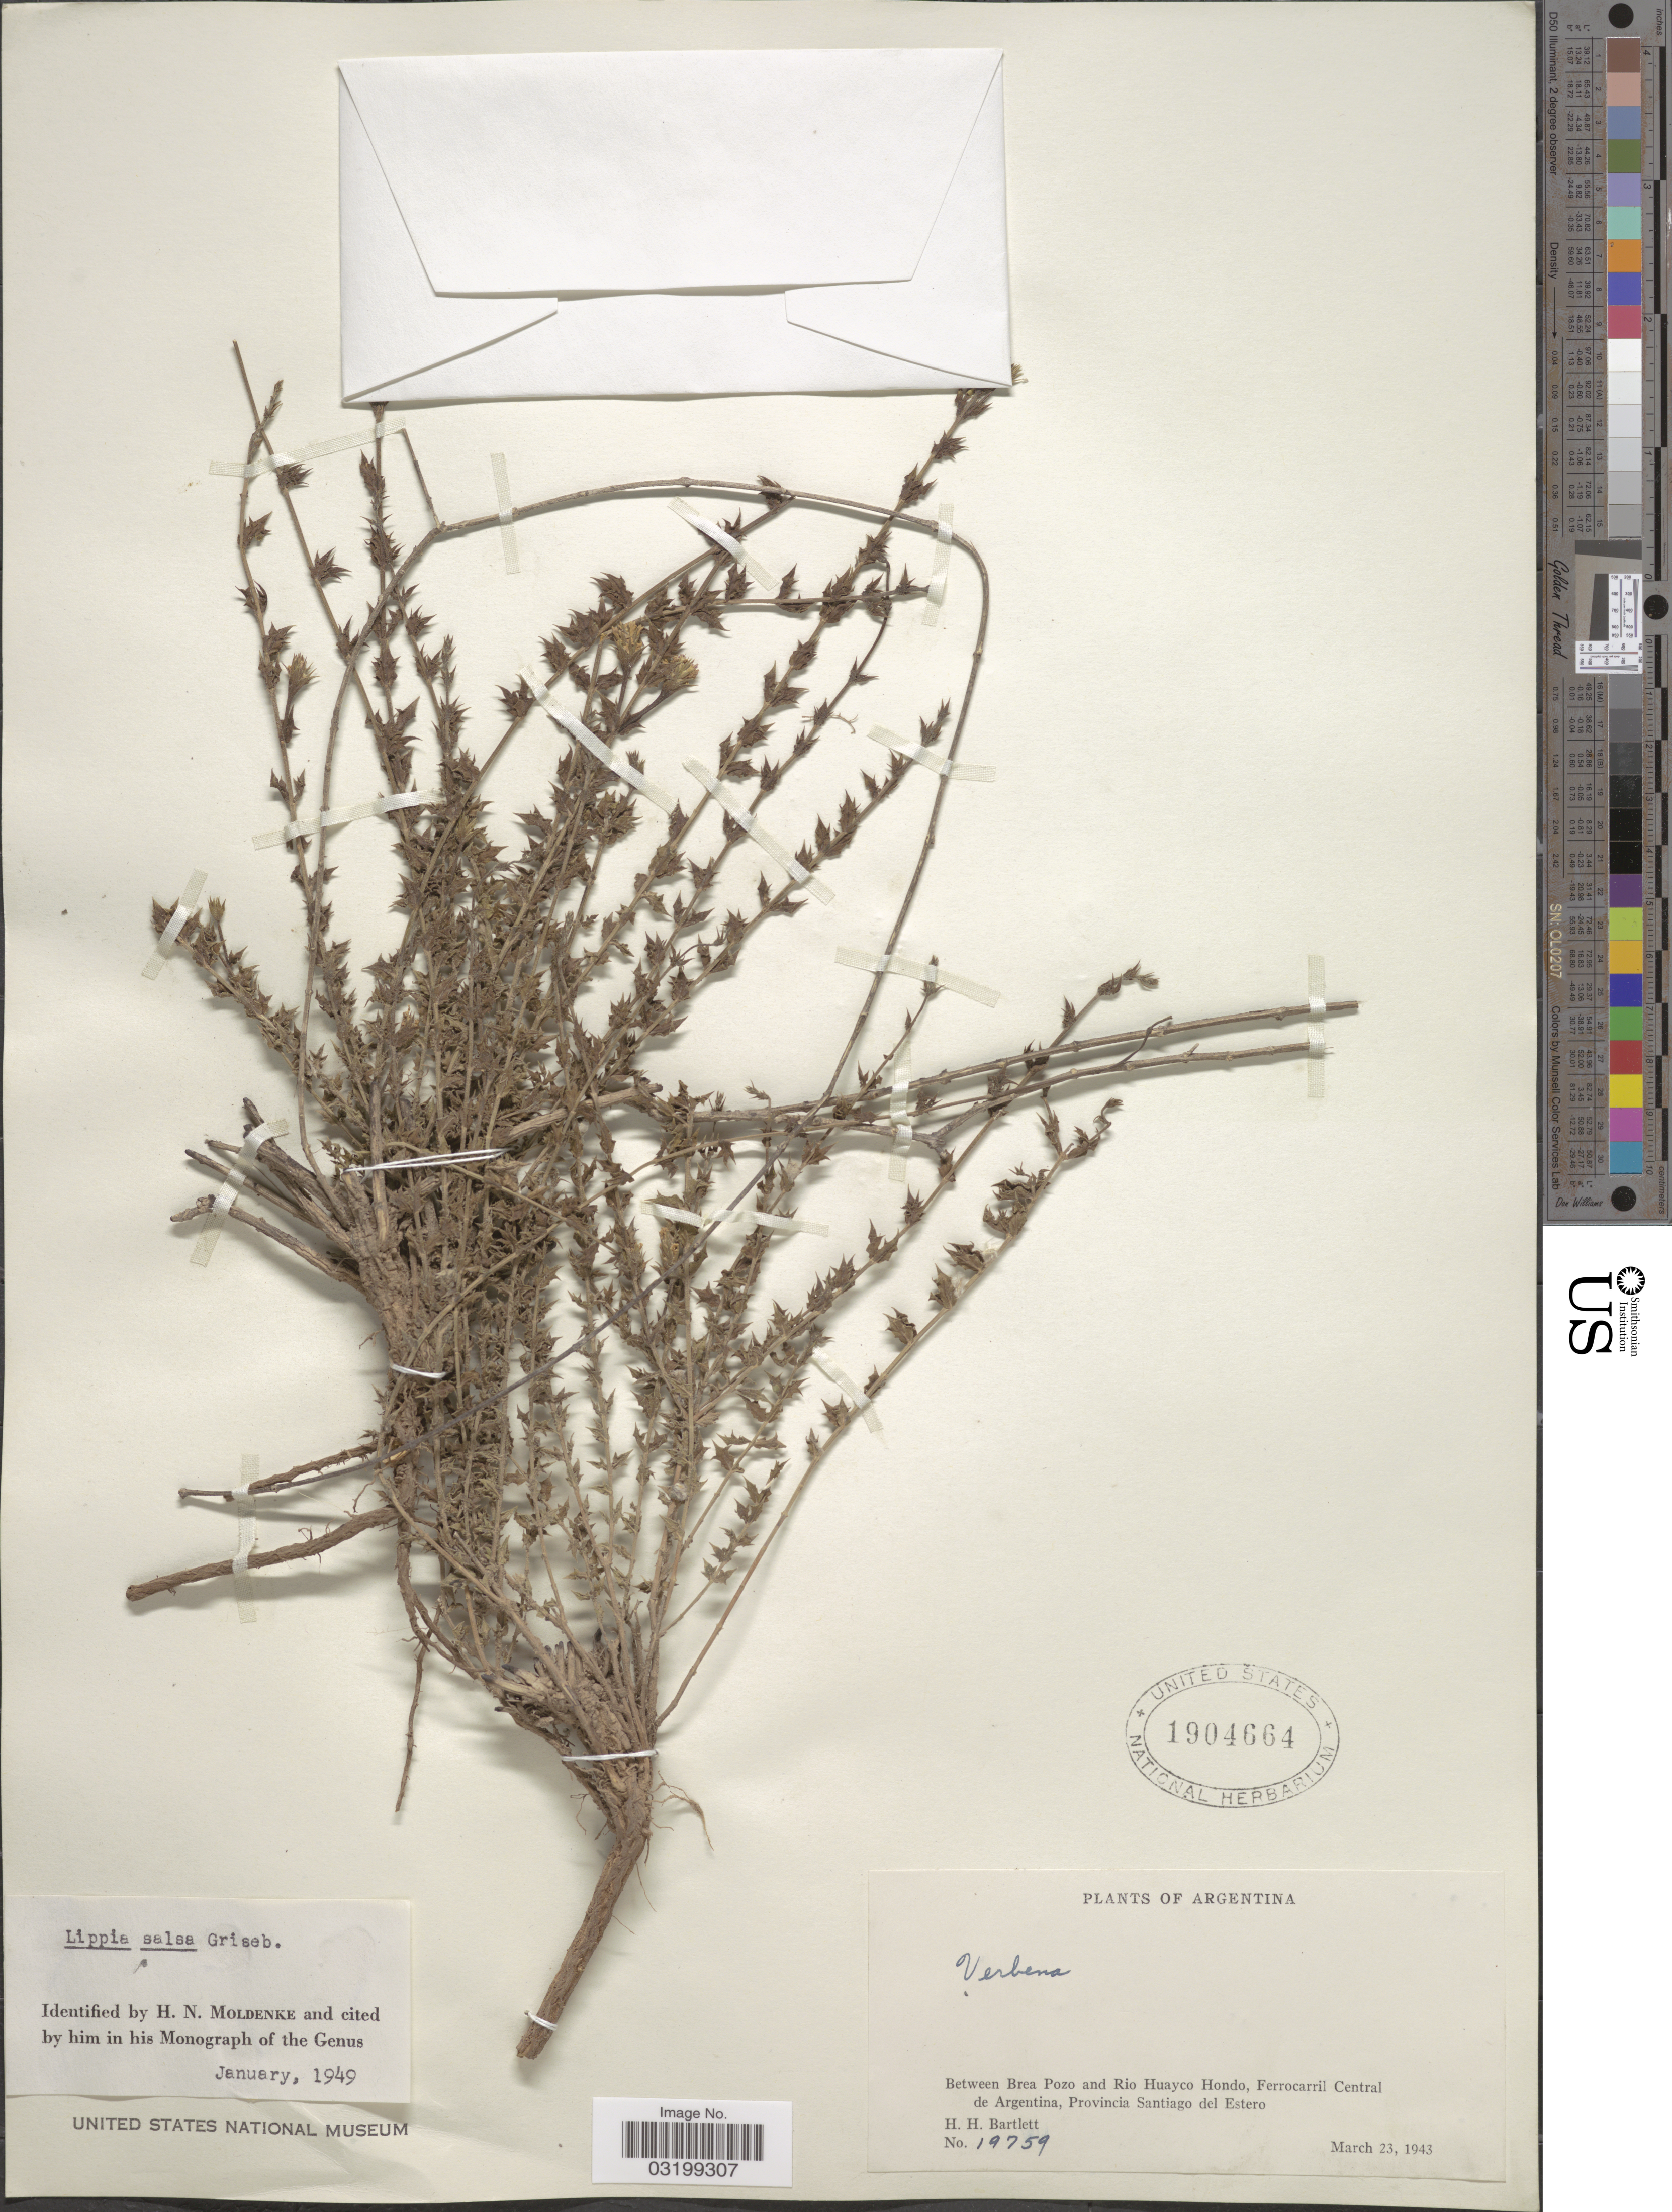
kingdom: Plantae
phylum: Tracheophyta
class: Magnoliopsida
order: Lamiales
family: Verbenaceae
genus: Lippia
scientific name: Lippia salsa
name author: Griseb.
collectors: H. H. Bartlett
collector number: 19759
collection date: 1943-03-23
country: Argentina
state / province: Santiago del Estero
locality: Between Brea Pozo and Rio Huayco Hondo, Ferrocarril Central de Argentina.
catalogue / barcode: US 1904664